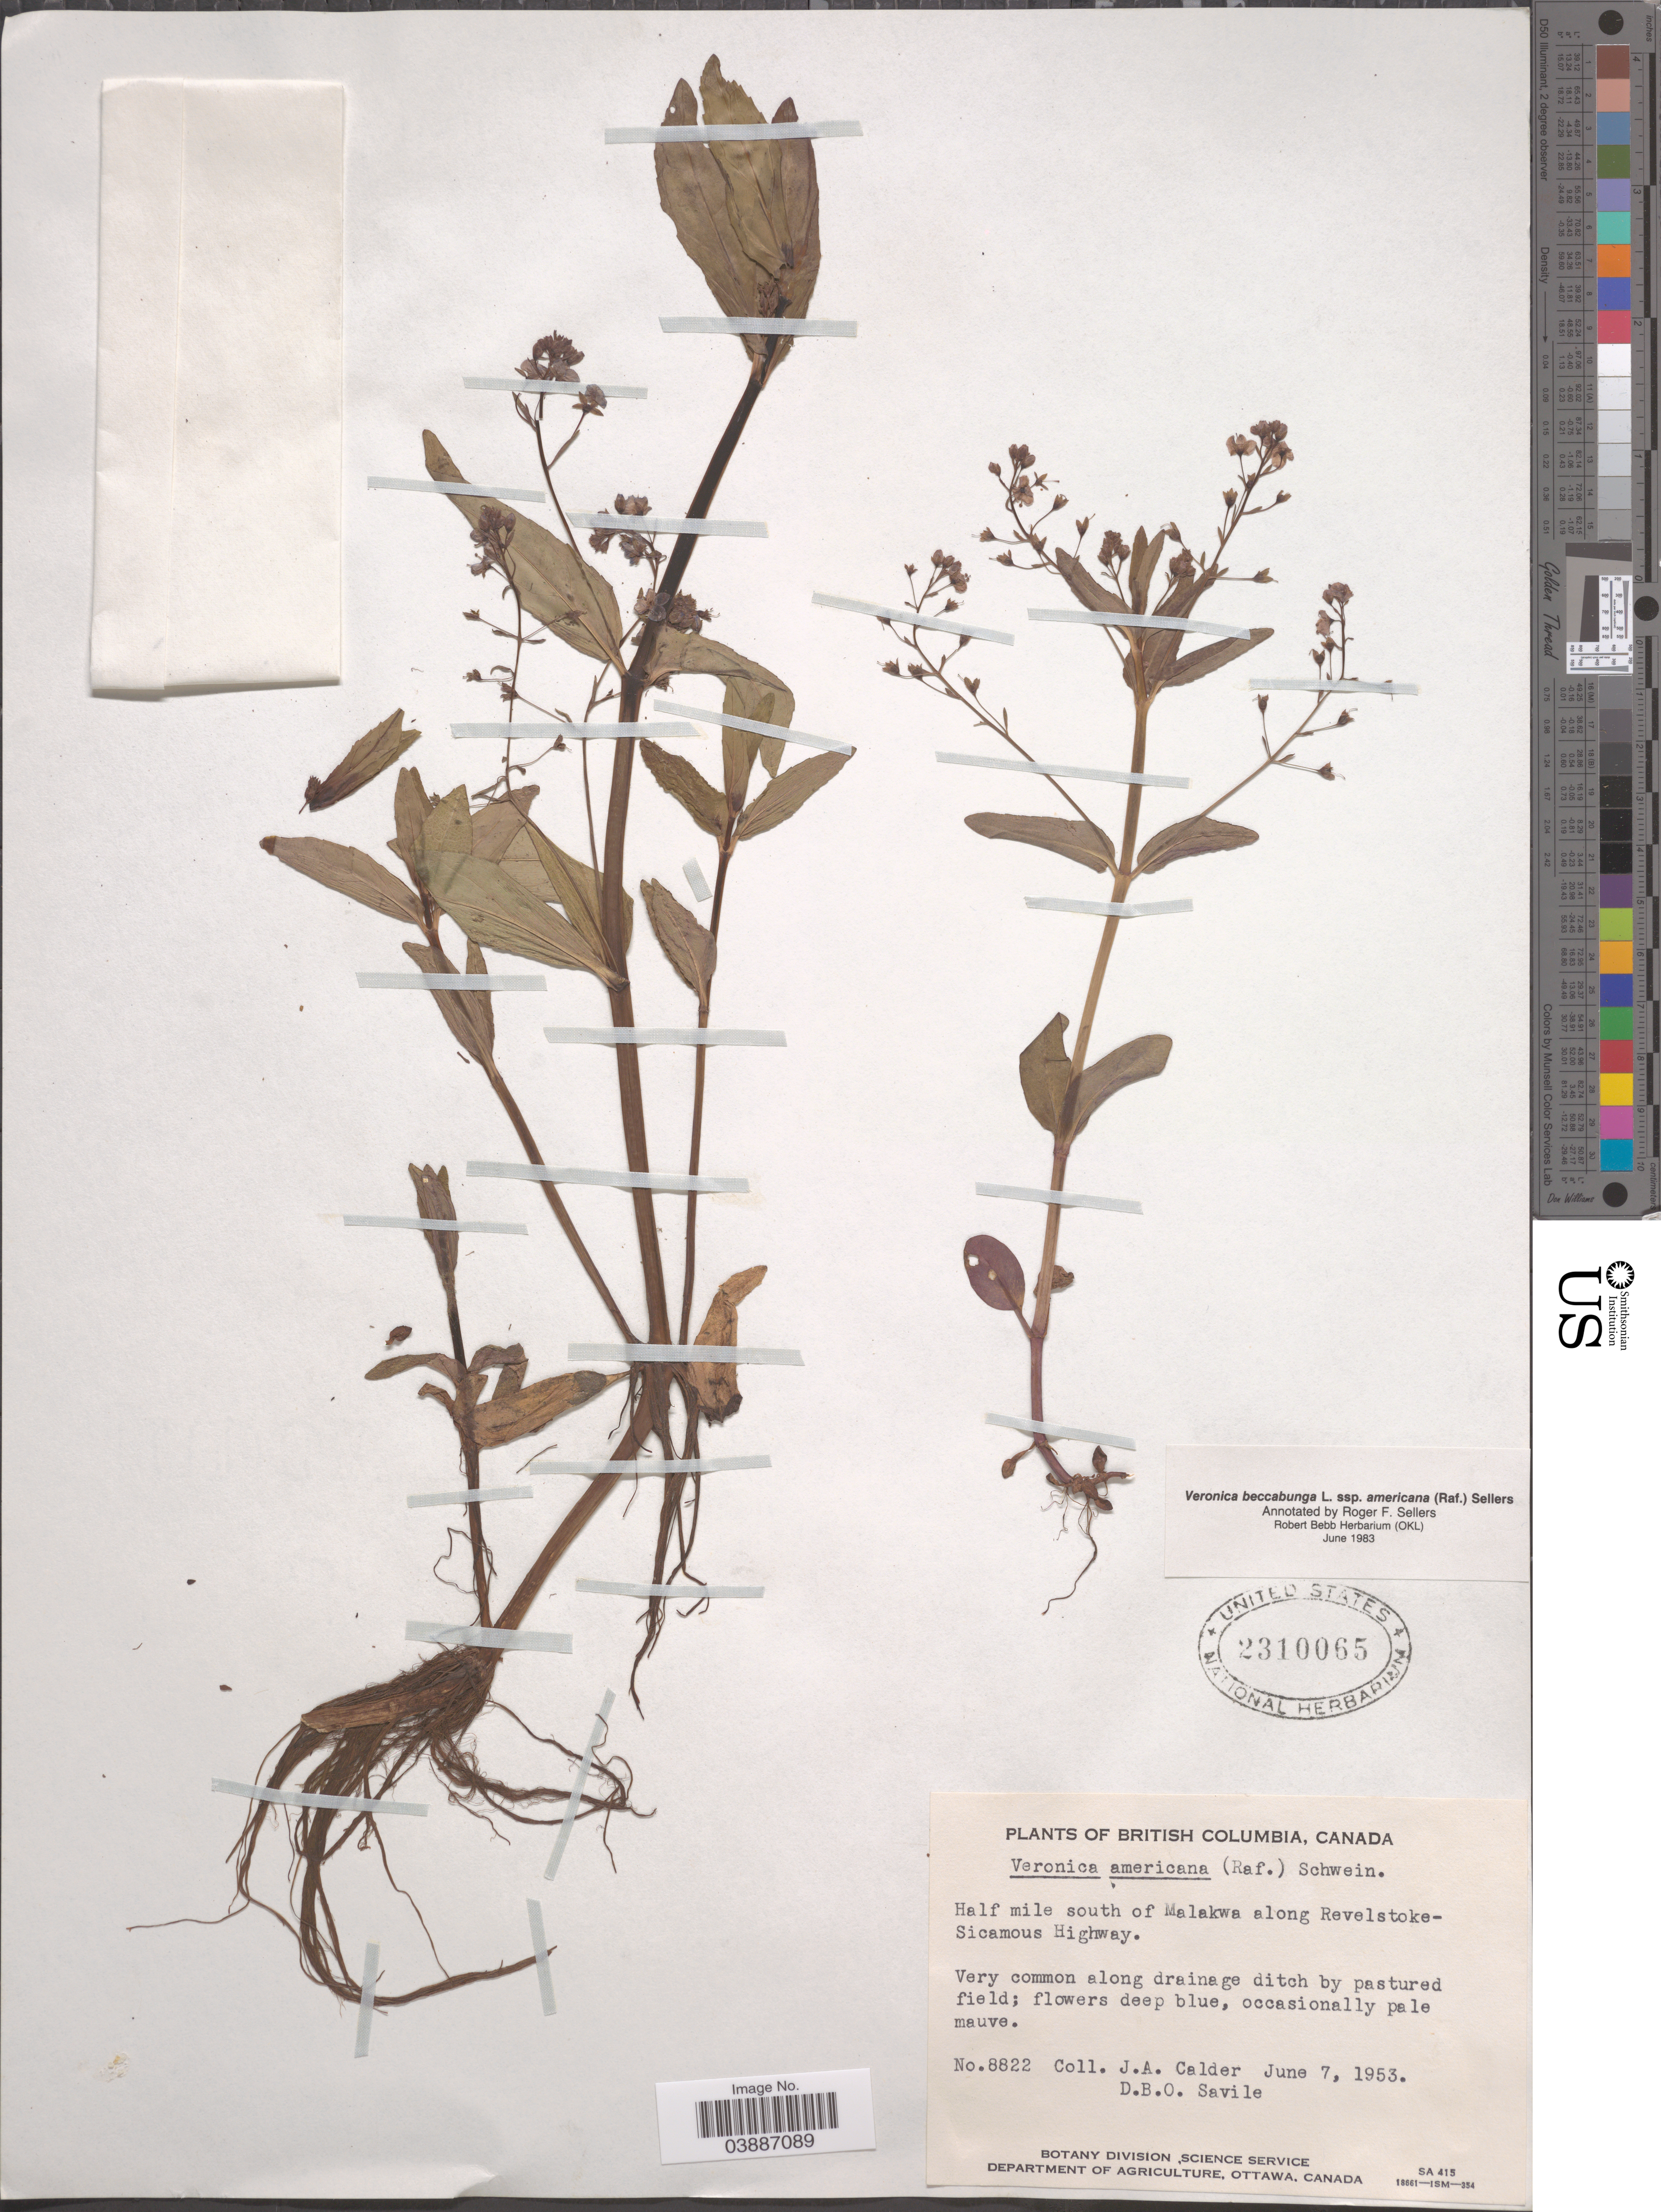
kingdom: Plantae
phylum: Tracheophyta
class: Magnoliopsida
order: Lamiales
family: Plantaginaceae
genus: Veronica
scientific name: Veronica beccabunga subsp. americana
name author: Raf.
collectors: J. A. Calder & D. Savile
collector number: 8822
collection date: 1953-06-07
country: Canada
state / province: British Columbia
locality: Half mile south of Malakwa along Revelstoke-Sicamous Highway. Along drainage ditch by pastured field.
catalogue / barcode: US 2310065